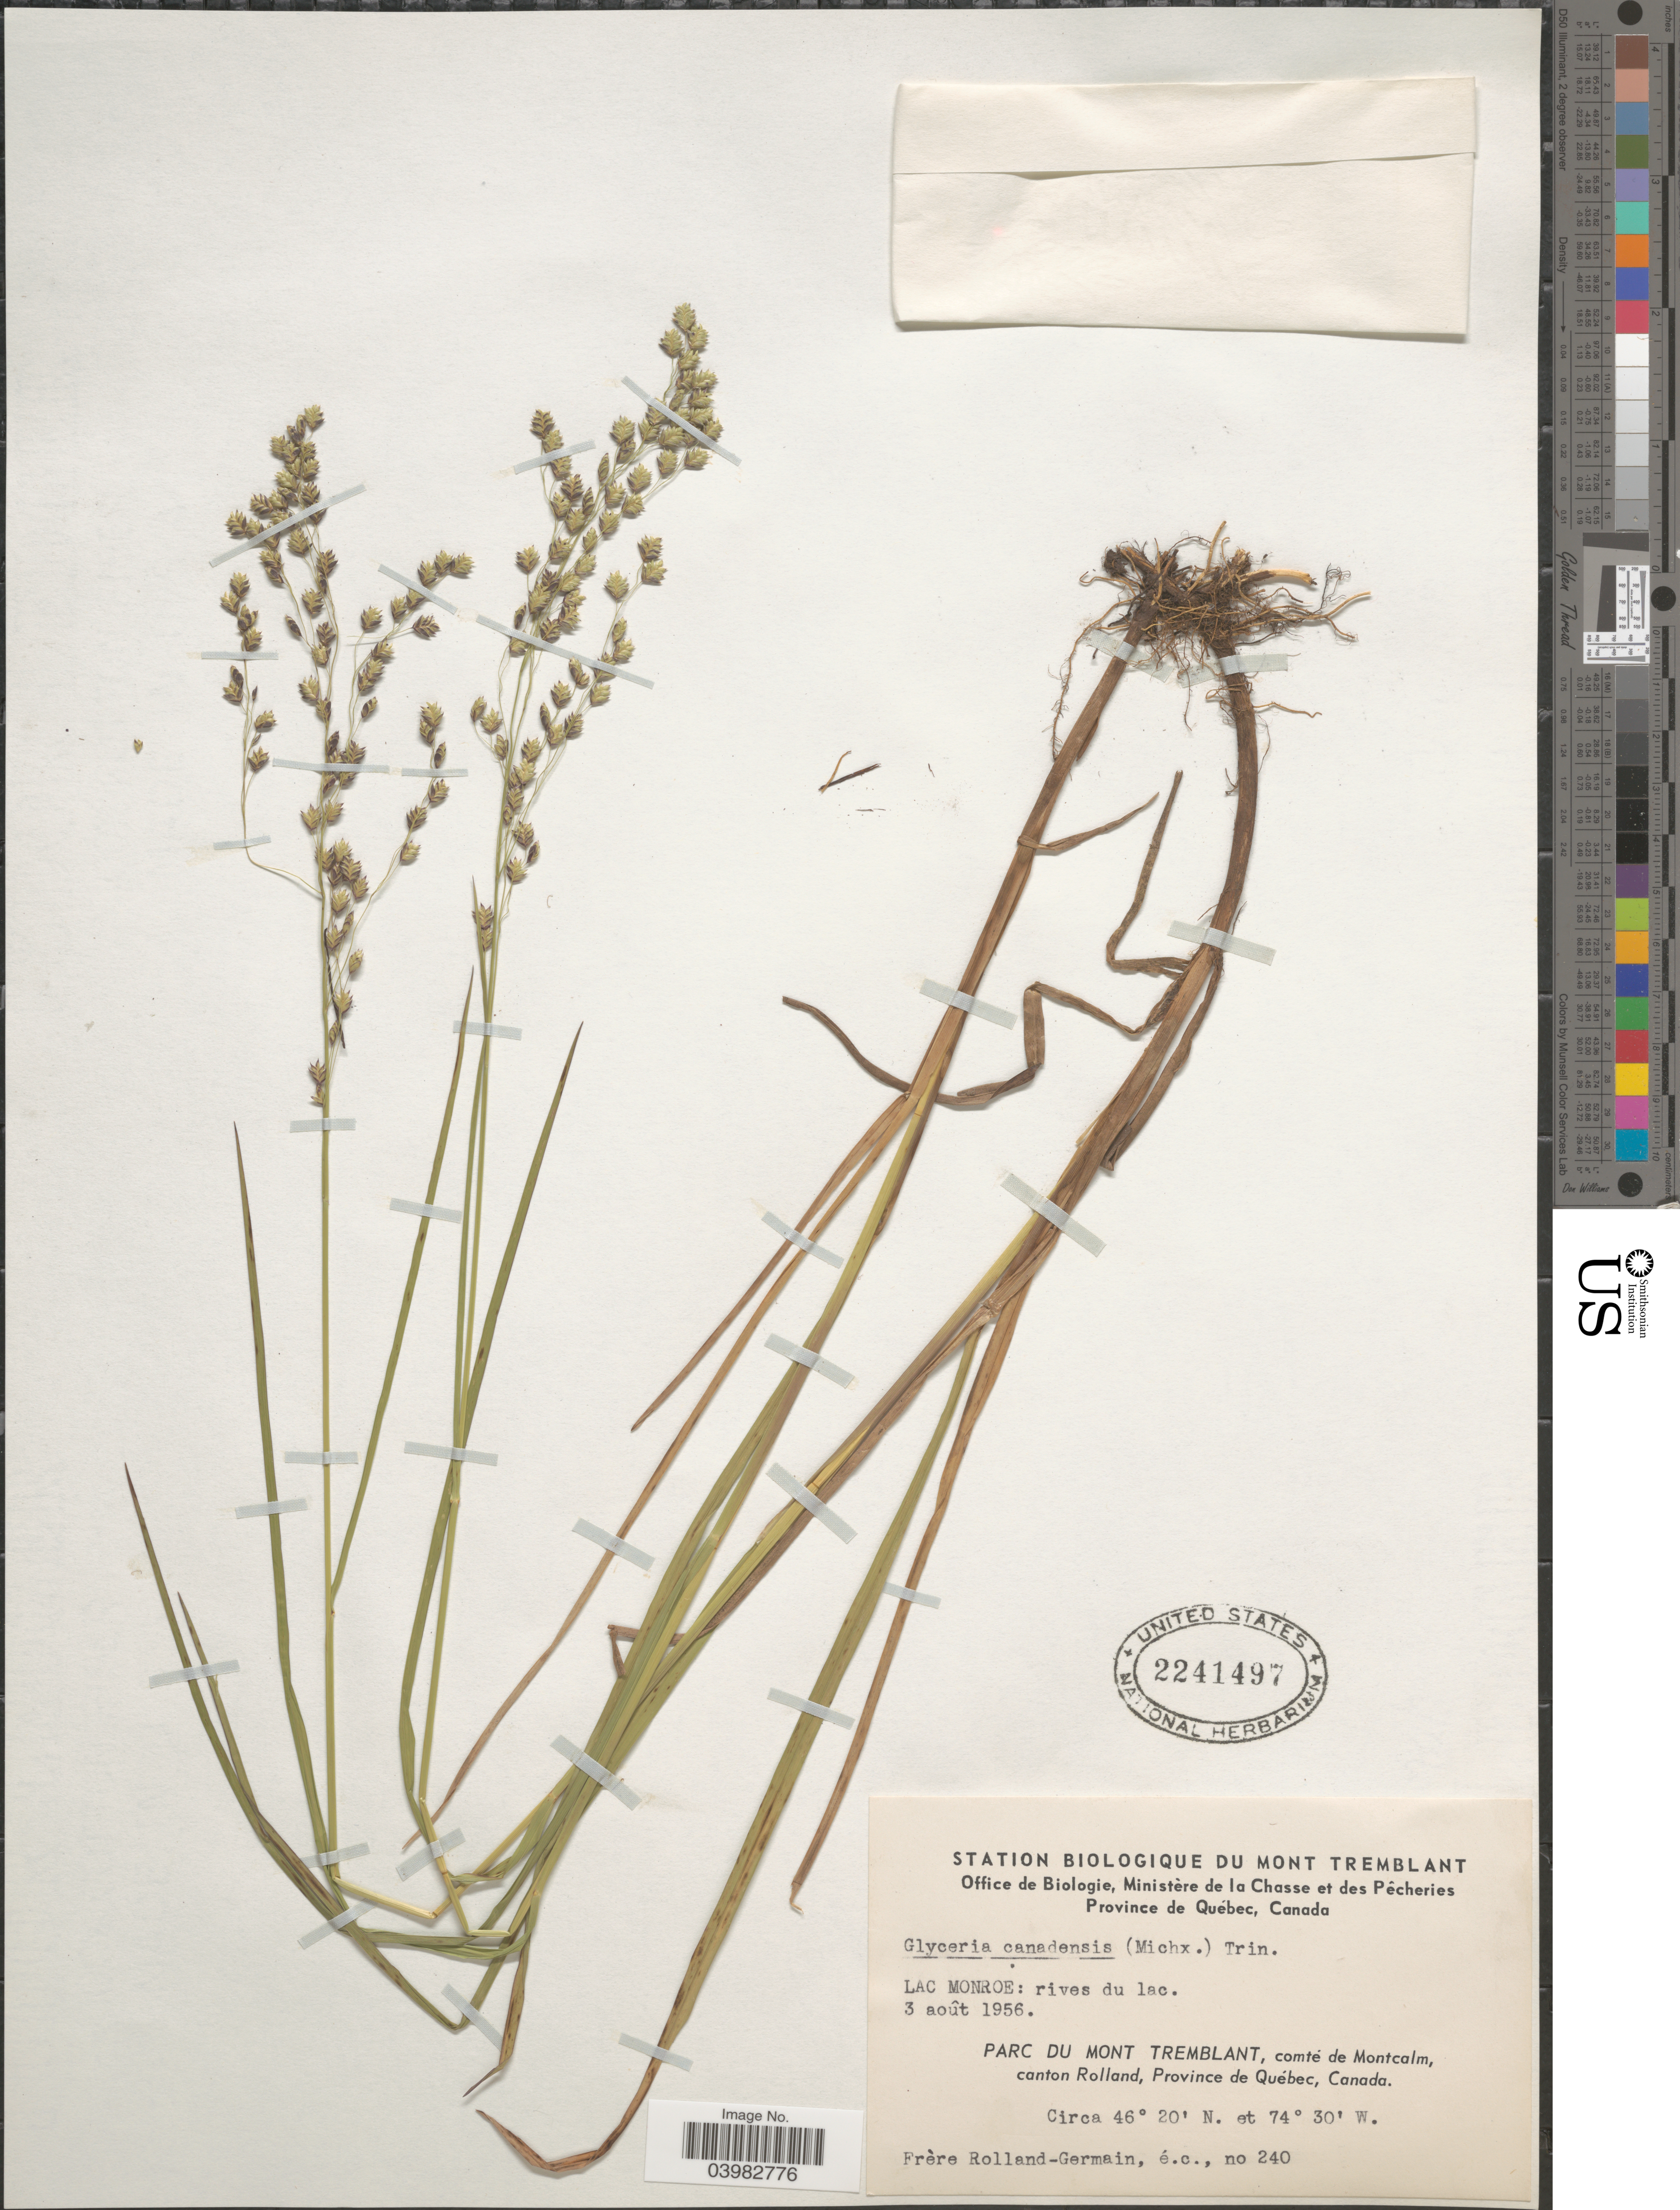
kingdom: Plantae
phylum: Tracheophyta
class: Liliopsida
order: Poales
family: Poaceae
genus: Glyceria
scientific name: Glyceria canadensis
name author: (Michx.) Trin.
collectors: Rolland-Germain & et al.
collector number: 240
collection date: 1956-08-03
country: Canada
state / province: Quebec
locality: Lac Monroe: rives du lac. Parc du Mont Tremblant, comté de Montcalm, canton Rolland.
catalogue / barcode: US 2241497